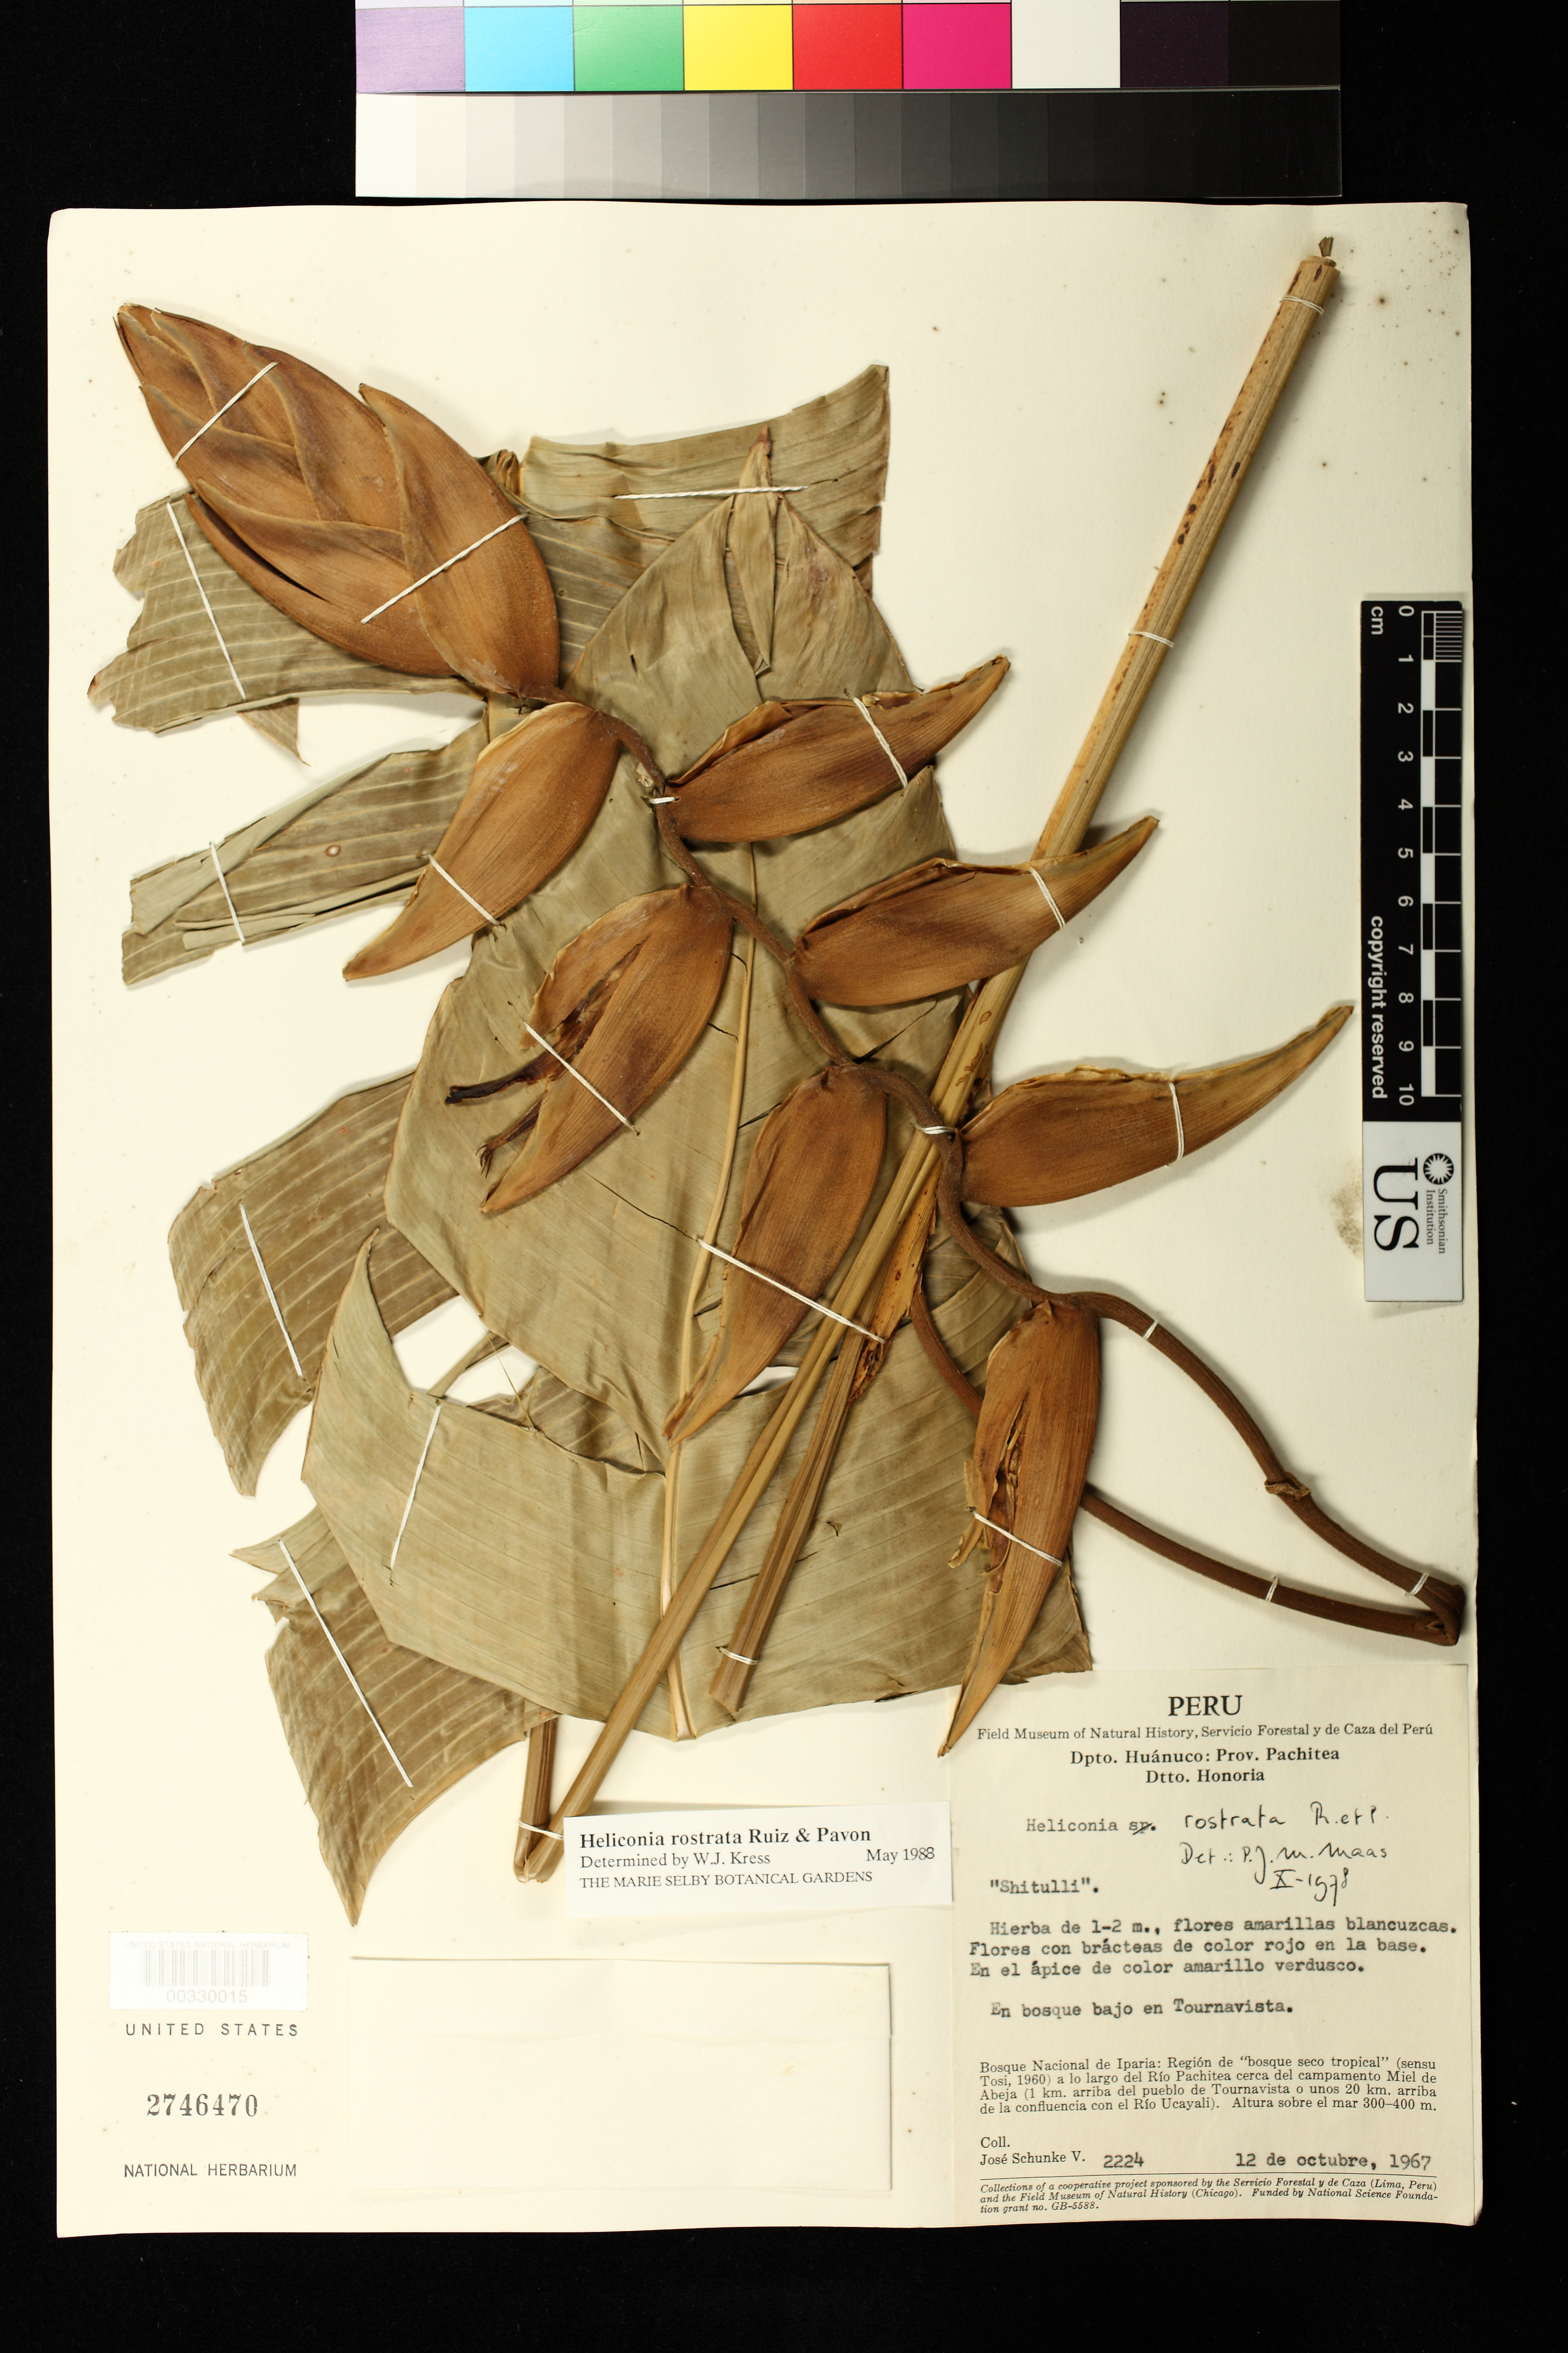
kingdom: Plantae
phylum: Tracheophyta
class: Liliopsida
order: Zingiberales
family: Heliconiaceae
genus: Heliconia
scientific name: Heliconia rostrata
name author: Ruiz & Pav.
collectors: J. Schunke Vigo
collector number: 2224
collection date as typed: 12 Oct 1967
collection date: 1967-10-12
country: Peru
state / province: Huánuco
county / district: Pachitea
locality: Dtto honoria, in tournavista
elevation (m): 300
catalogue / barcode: US 2746470